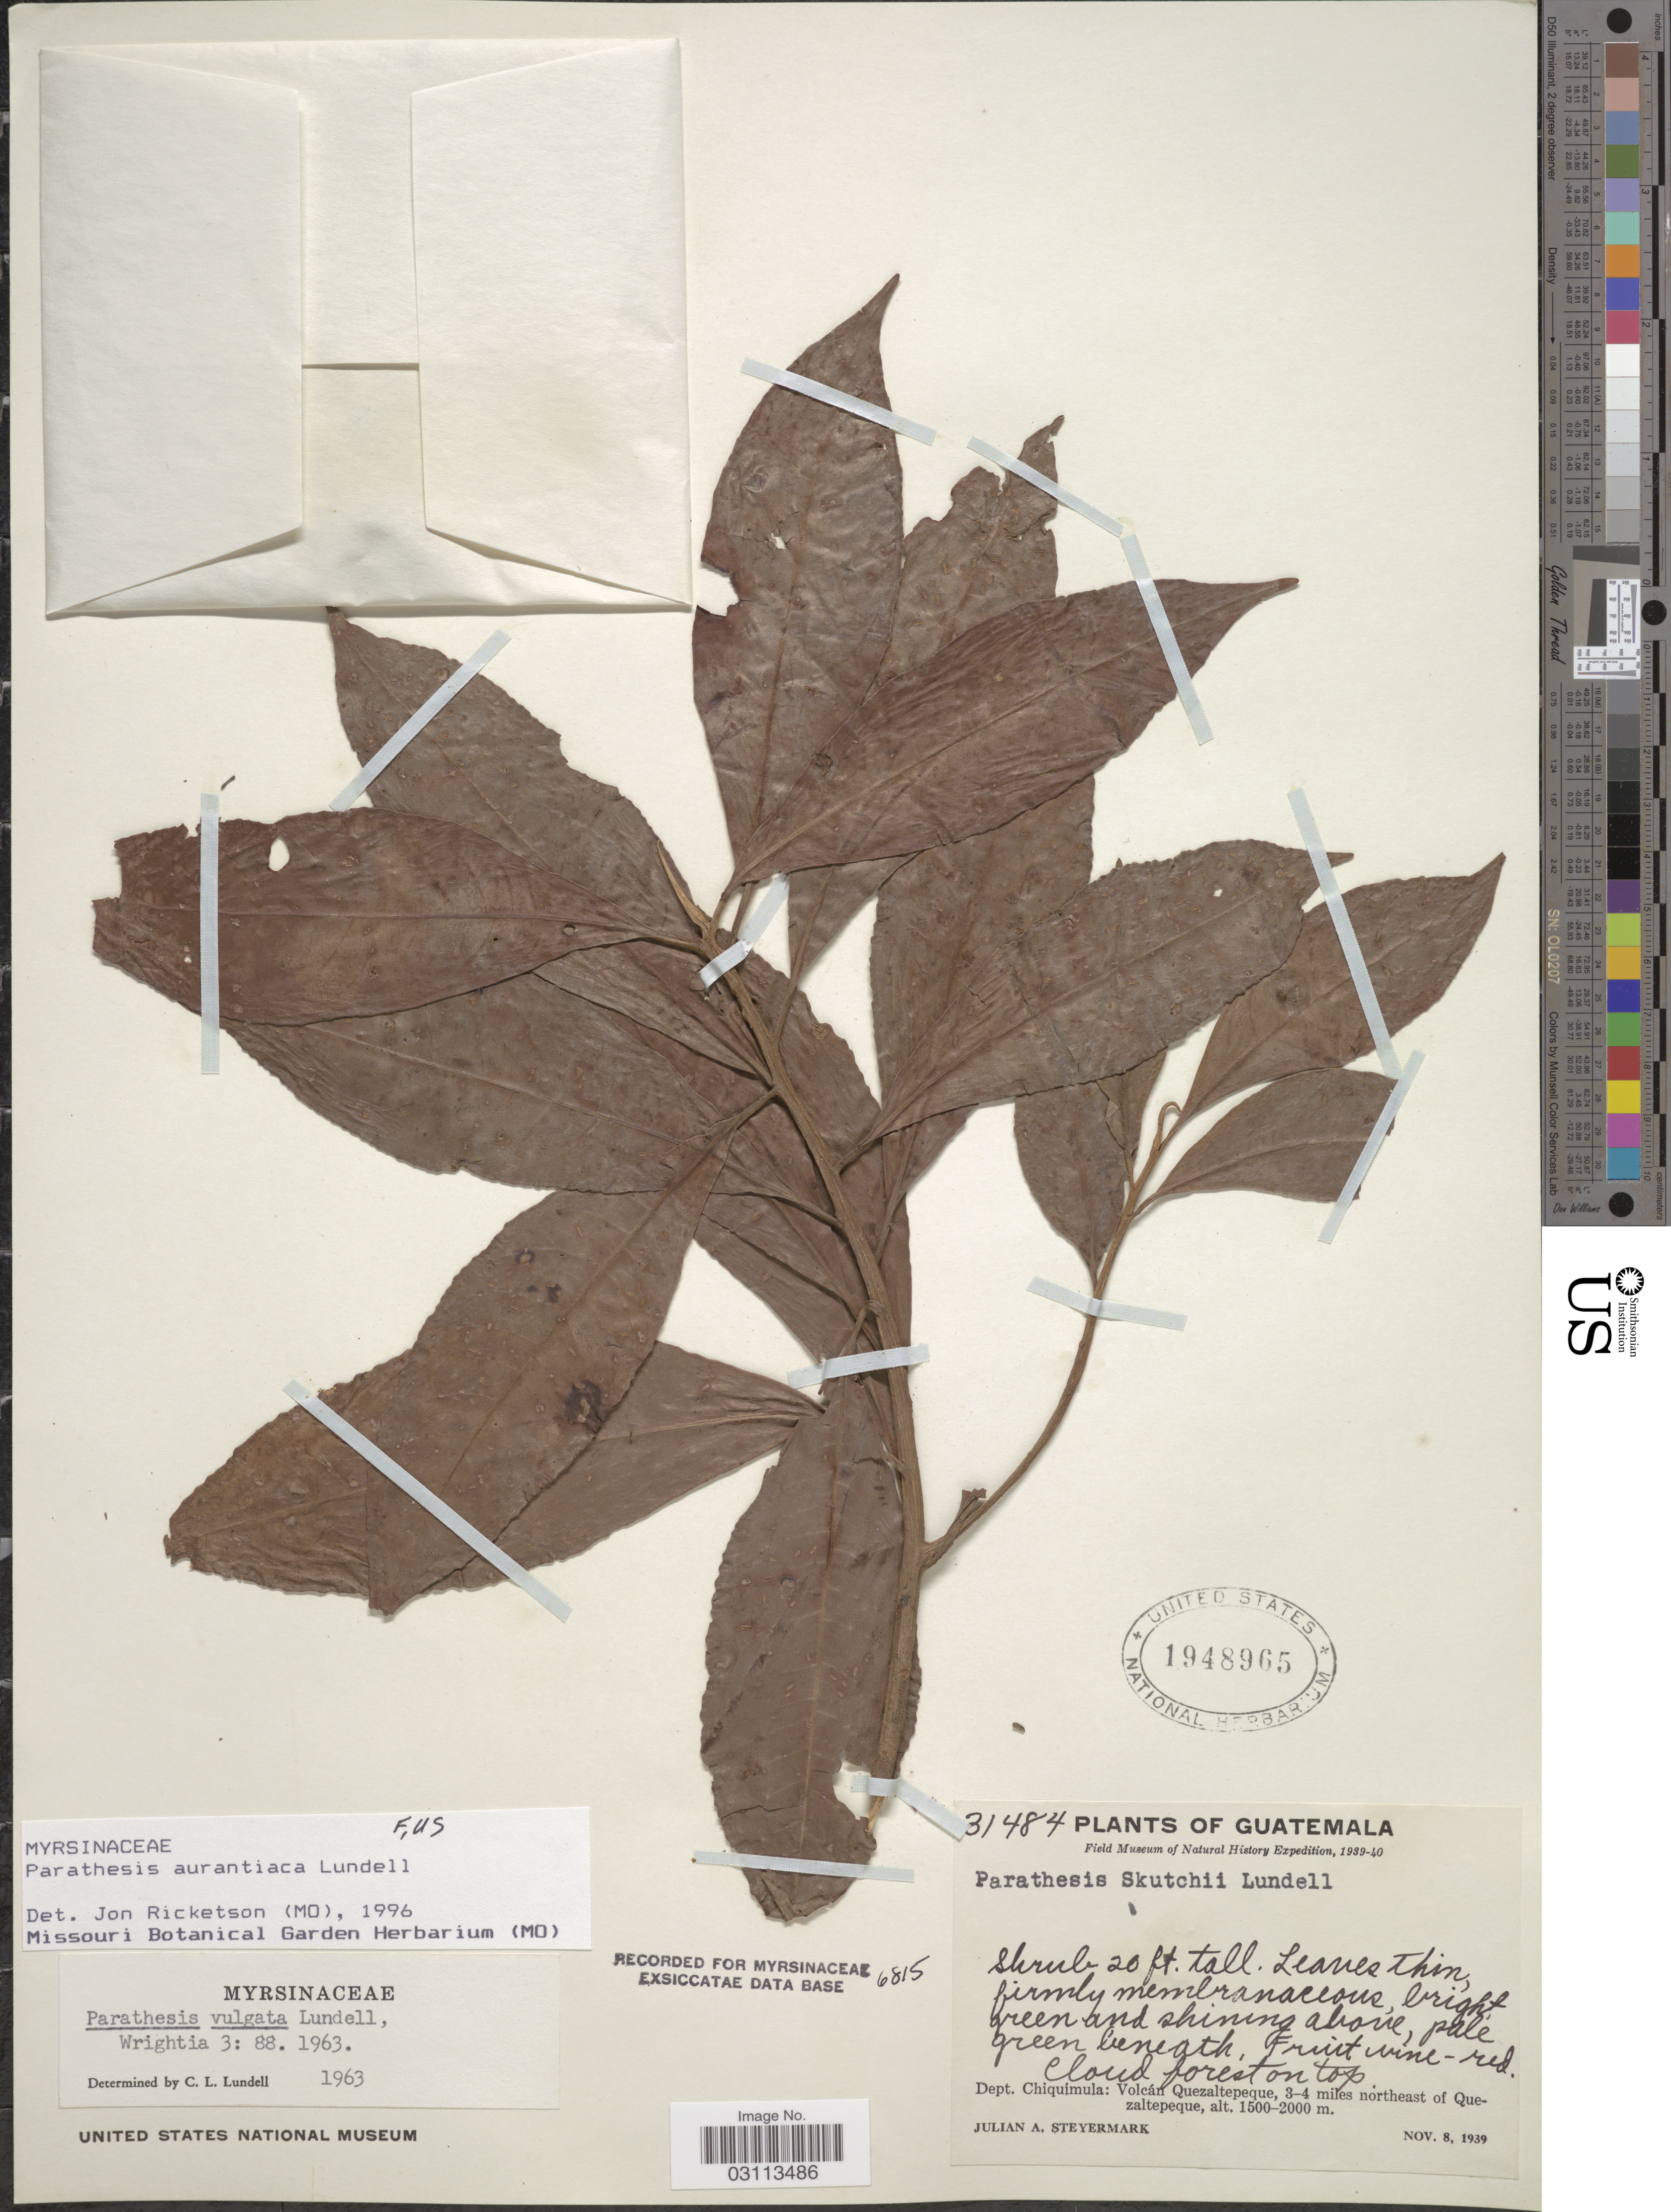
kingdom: Plantae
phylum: Tracheophyta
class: Magnoliopsida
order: Ericales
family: Primulaceae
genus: Parathesis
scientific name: Parathesis aurantiaca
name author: Lundell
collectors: J. Steyermark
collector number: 31484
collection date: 1939-11-08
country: Guatemala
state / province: Chiquimula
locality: Cloud forest on top. Dept. Chiquimula: Volcán Quezaltepeque, 3-4 miles northeast of Quezaltepeque.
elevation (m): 1500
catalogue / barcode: US 1948965